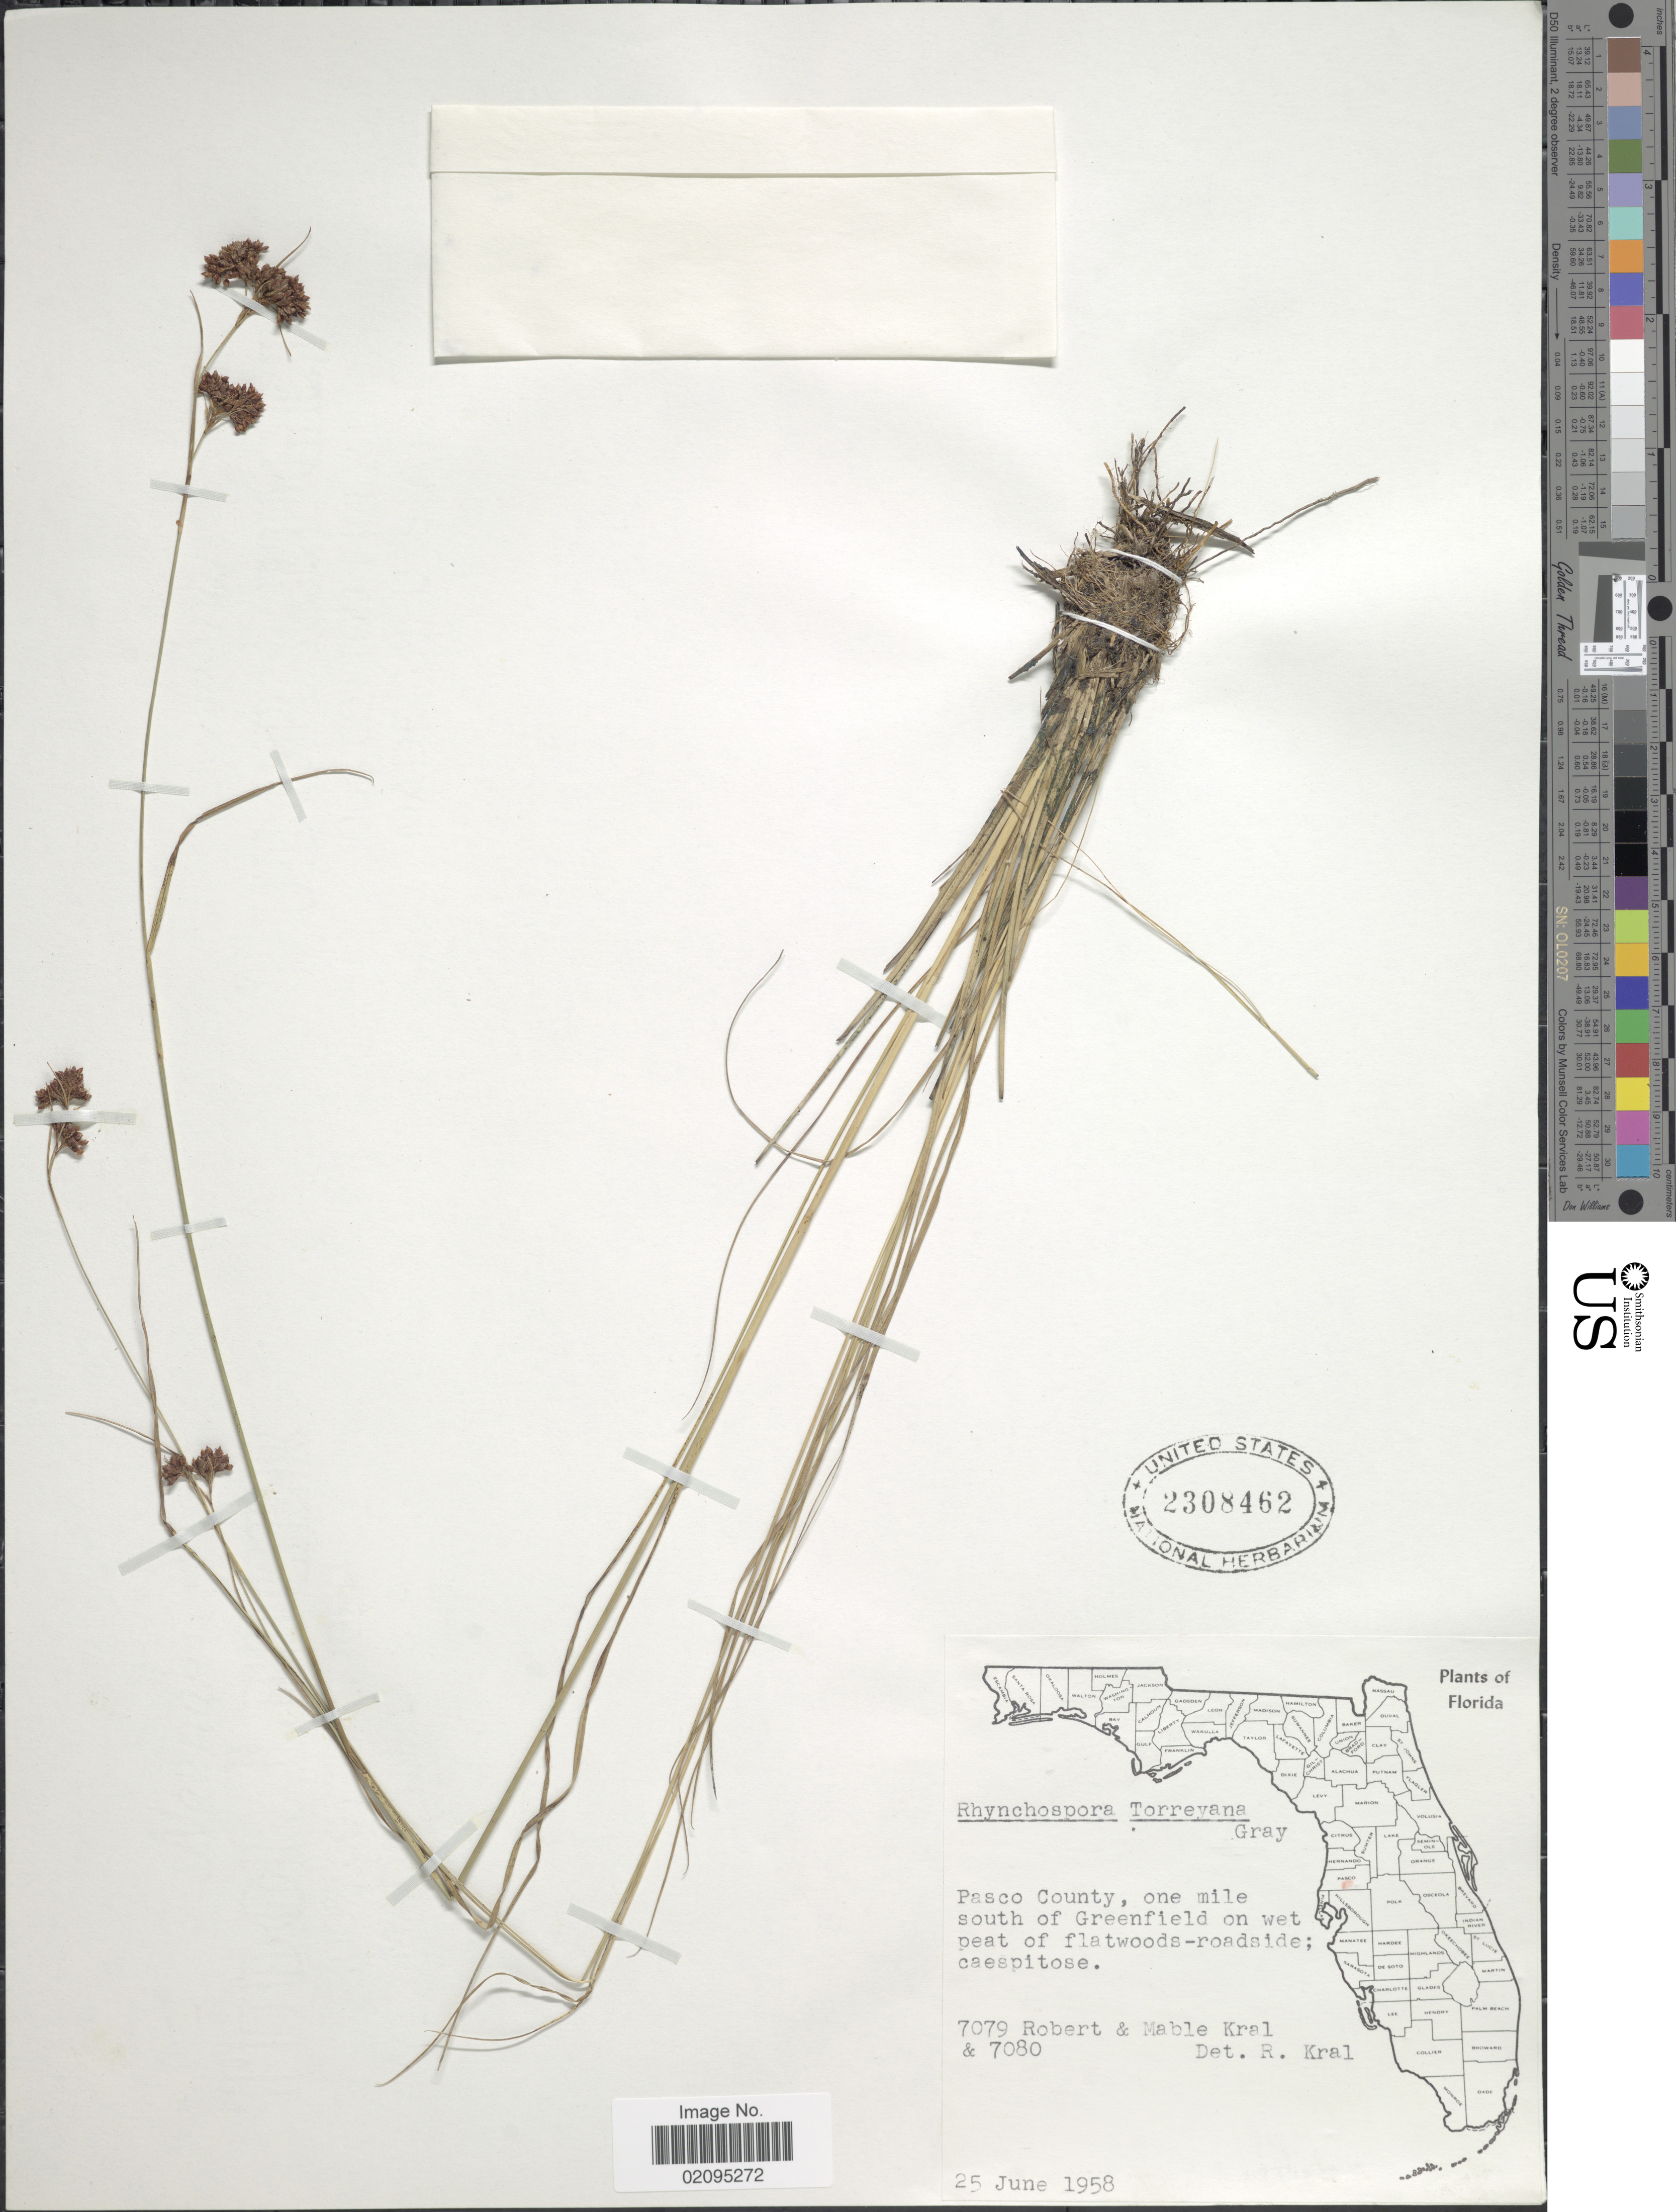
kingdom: Plantae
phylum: Tracheophyta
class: Liliopsida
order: Poales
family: Cyperaceae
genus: Rhynchospora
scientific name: Rhynchospora torreyana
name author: A. Gray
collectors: R. Kral & M. Kral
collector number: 7079/7080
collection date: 1958-06-25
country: United States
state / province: Florida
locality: Pasco County, one mile south of Greenfield on wet peat of flatwoods-roadside.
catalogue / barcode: US 2308462